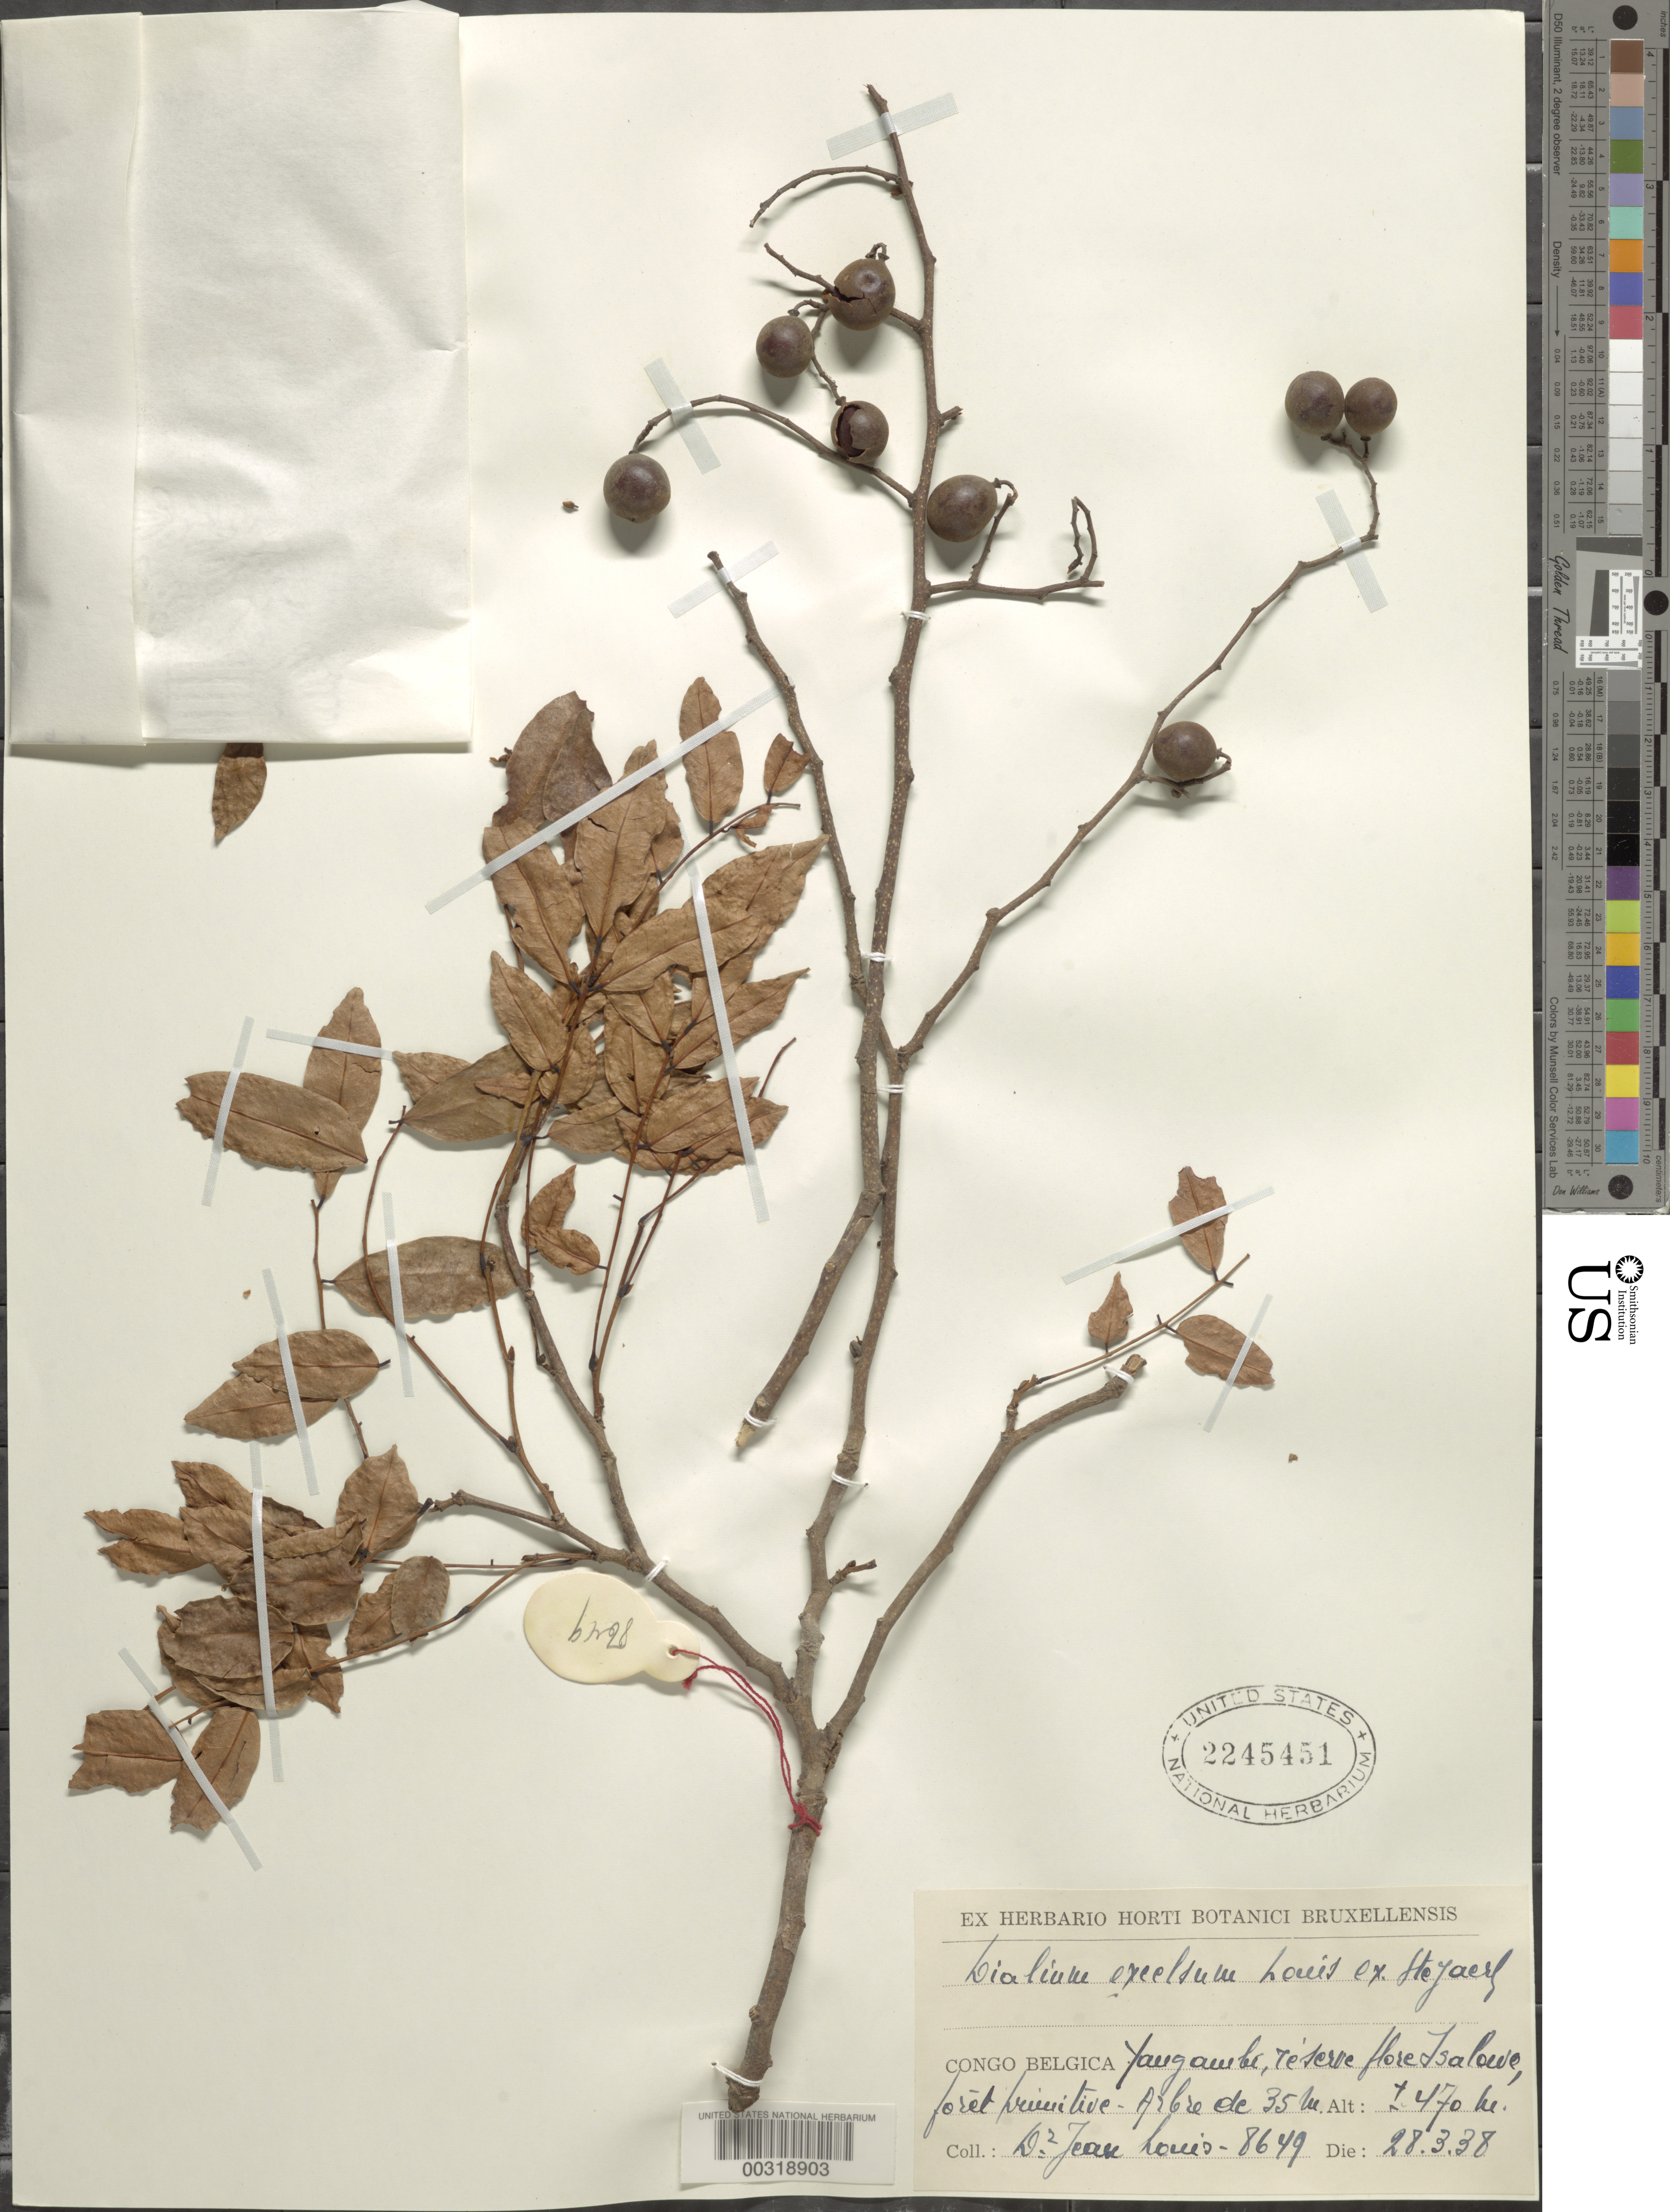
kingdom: Plantae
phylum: Tracheophyta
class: Magnoliopsida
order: Fabales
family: Fabaceae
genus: Dialium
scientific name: Dialium excelsum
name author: Louis ex Steyaert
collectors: J. Louis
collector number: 8649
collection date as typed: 28 Mar 1938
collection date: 1938-03-28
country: Congo, Democratic Republic of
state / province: Tshopo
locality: Yangambi, tsalowe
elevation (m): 470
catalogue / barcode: US 2245451